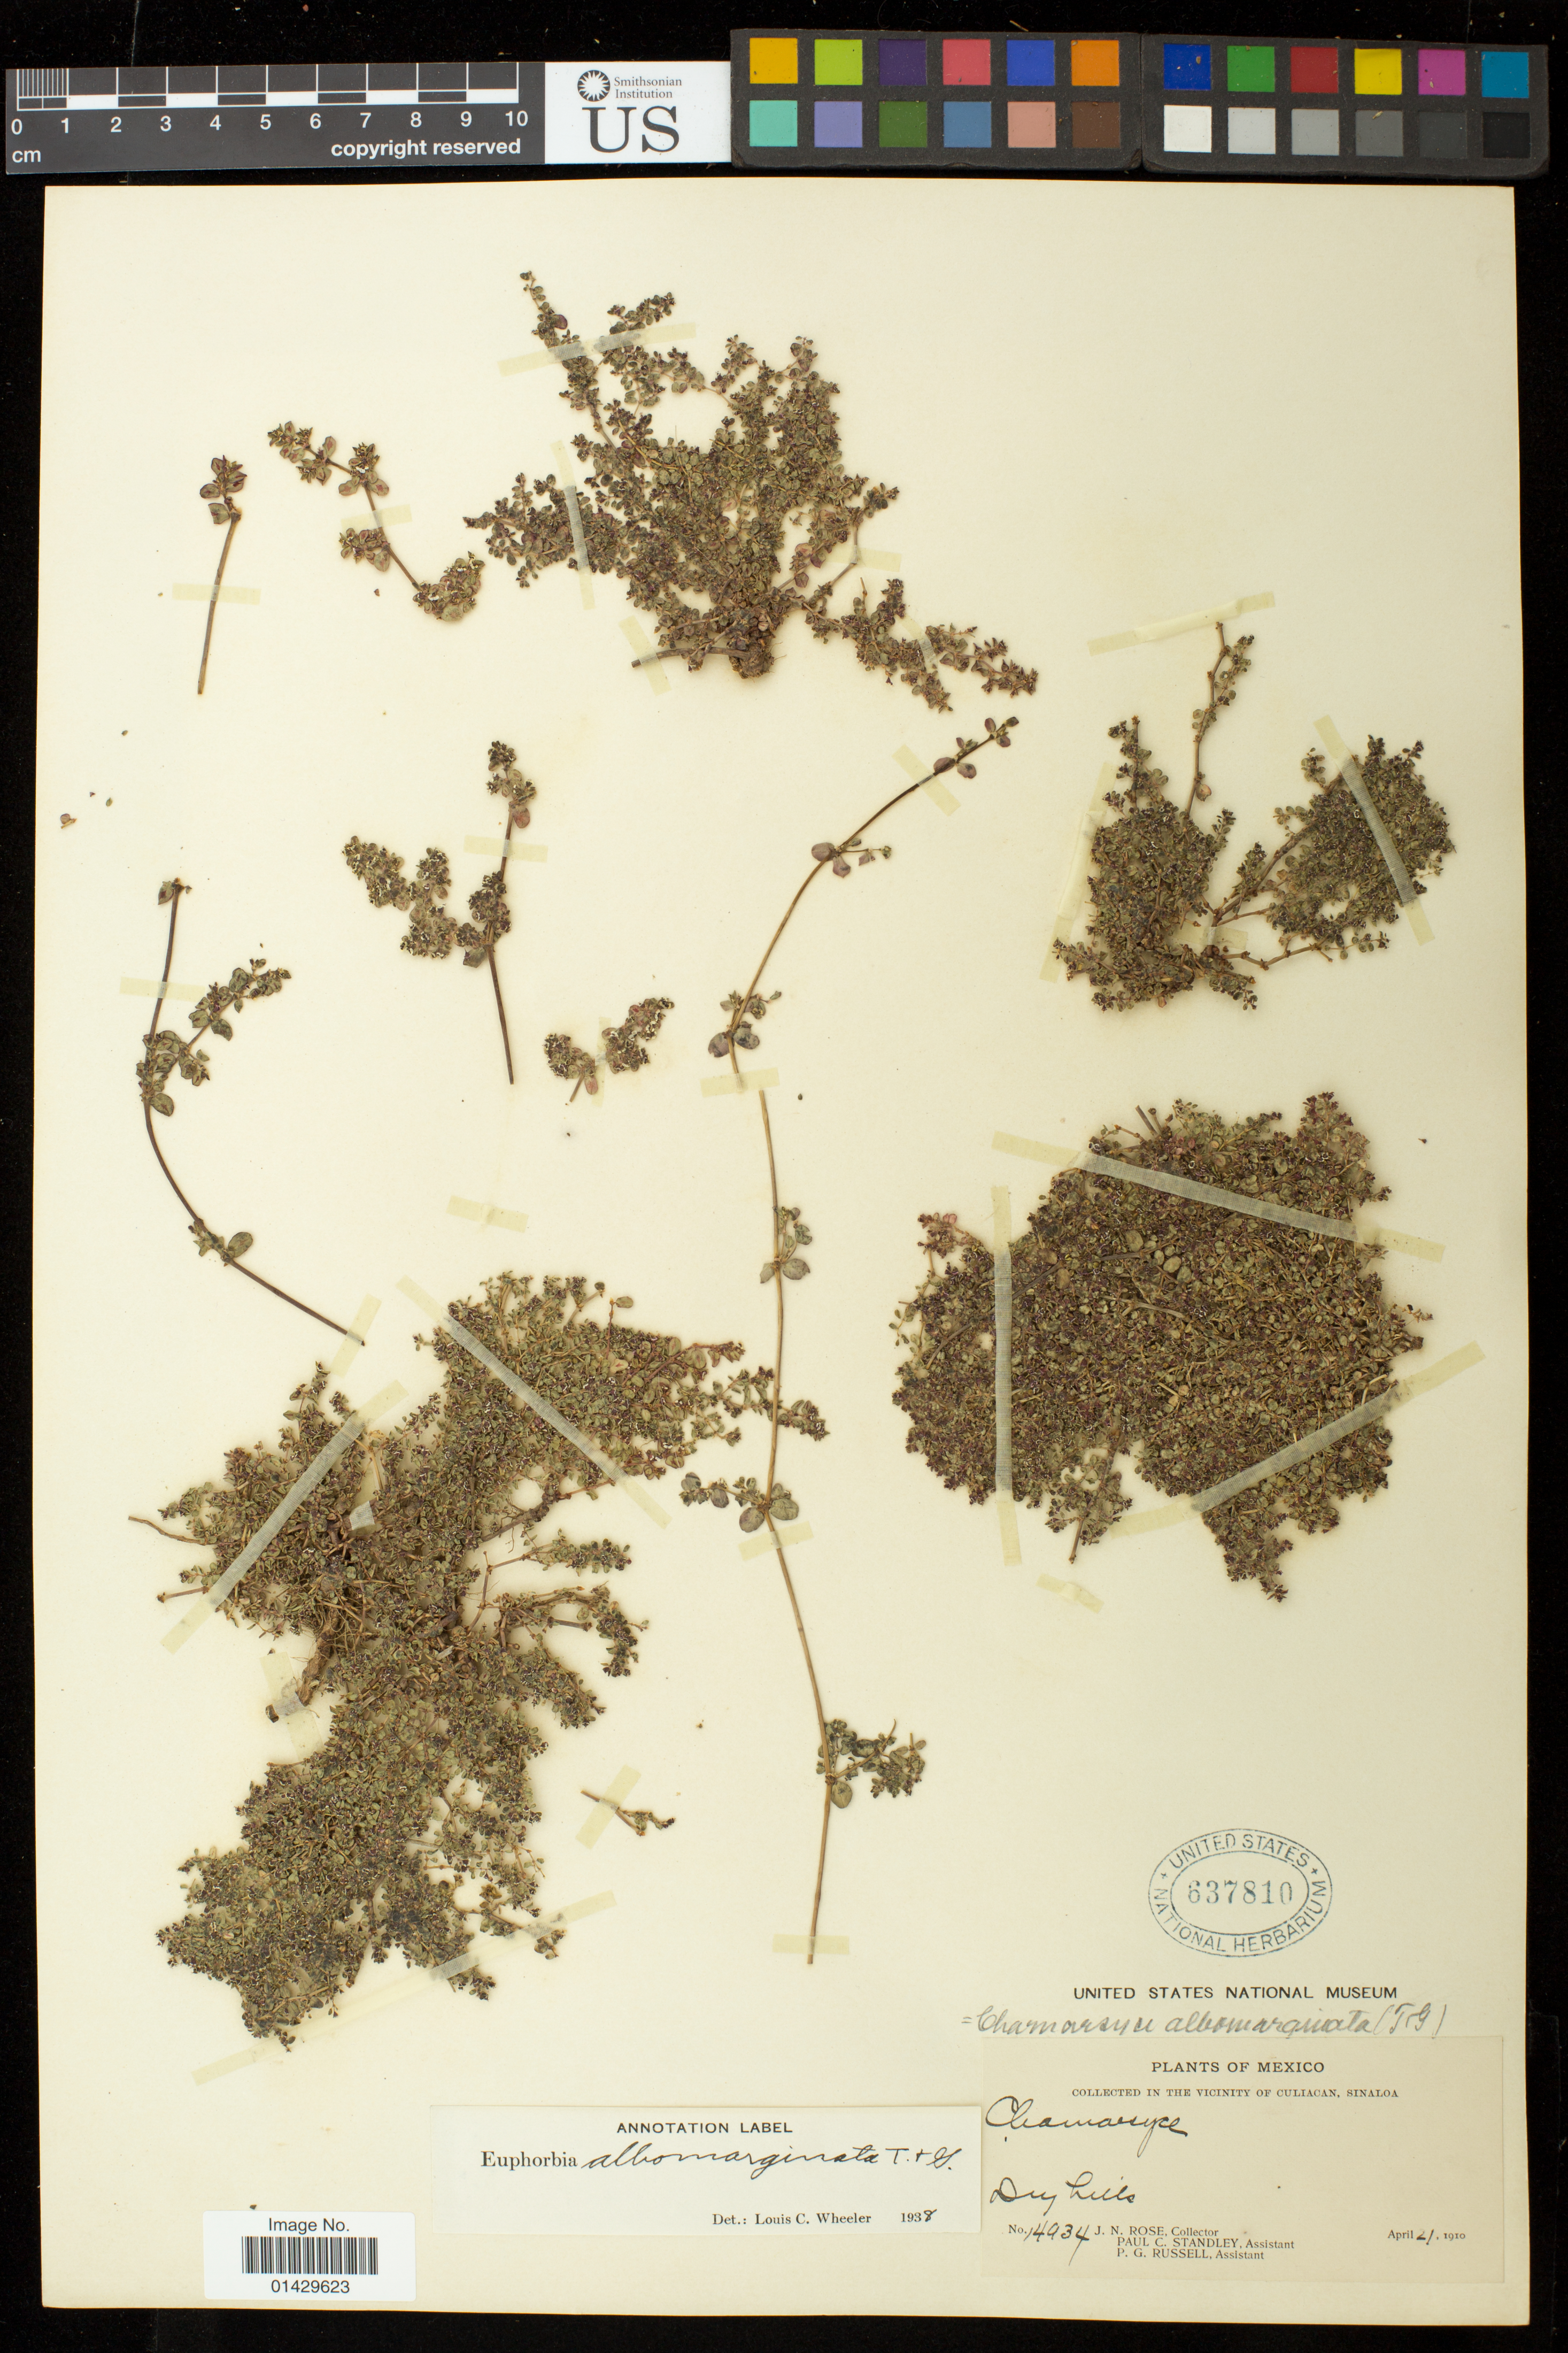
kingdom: Plantae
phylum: Tracheophyta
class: Magnoliopsida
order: Malpighiales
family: Euphorbiaceae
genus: Euphorbia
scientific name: Euphorbia albomarginata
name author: Torr. & A. Gray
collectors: J. N. Rose, P. C. Standley & P. G. Russell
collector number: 14934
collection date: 1910-04-21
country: Mexico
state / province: Sinaloa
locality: Vicinity Culiacan, Sinaloa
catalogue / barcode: US 637810